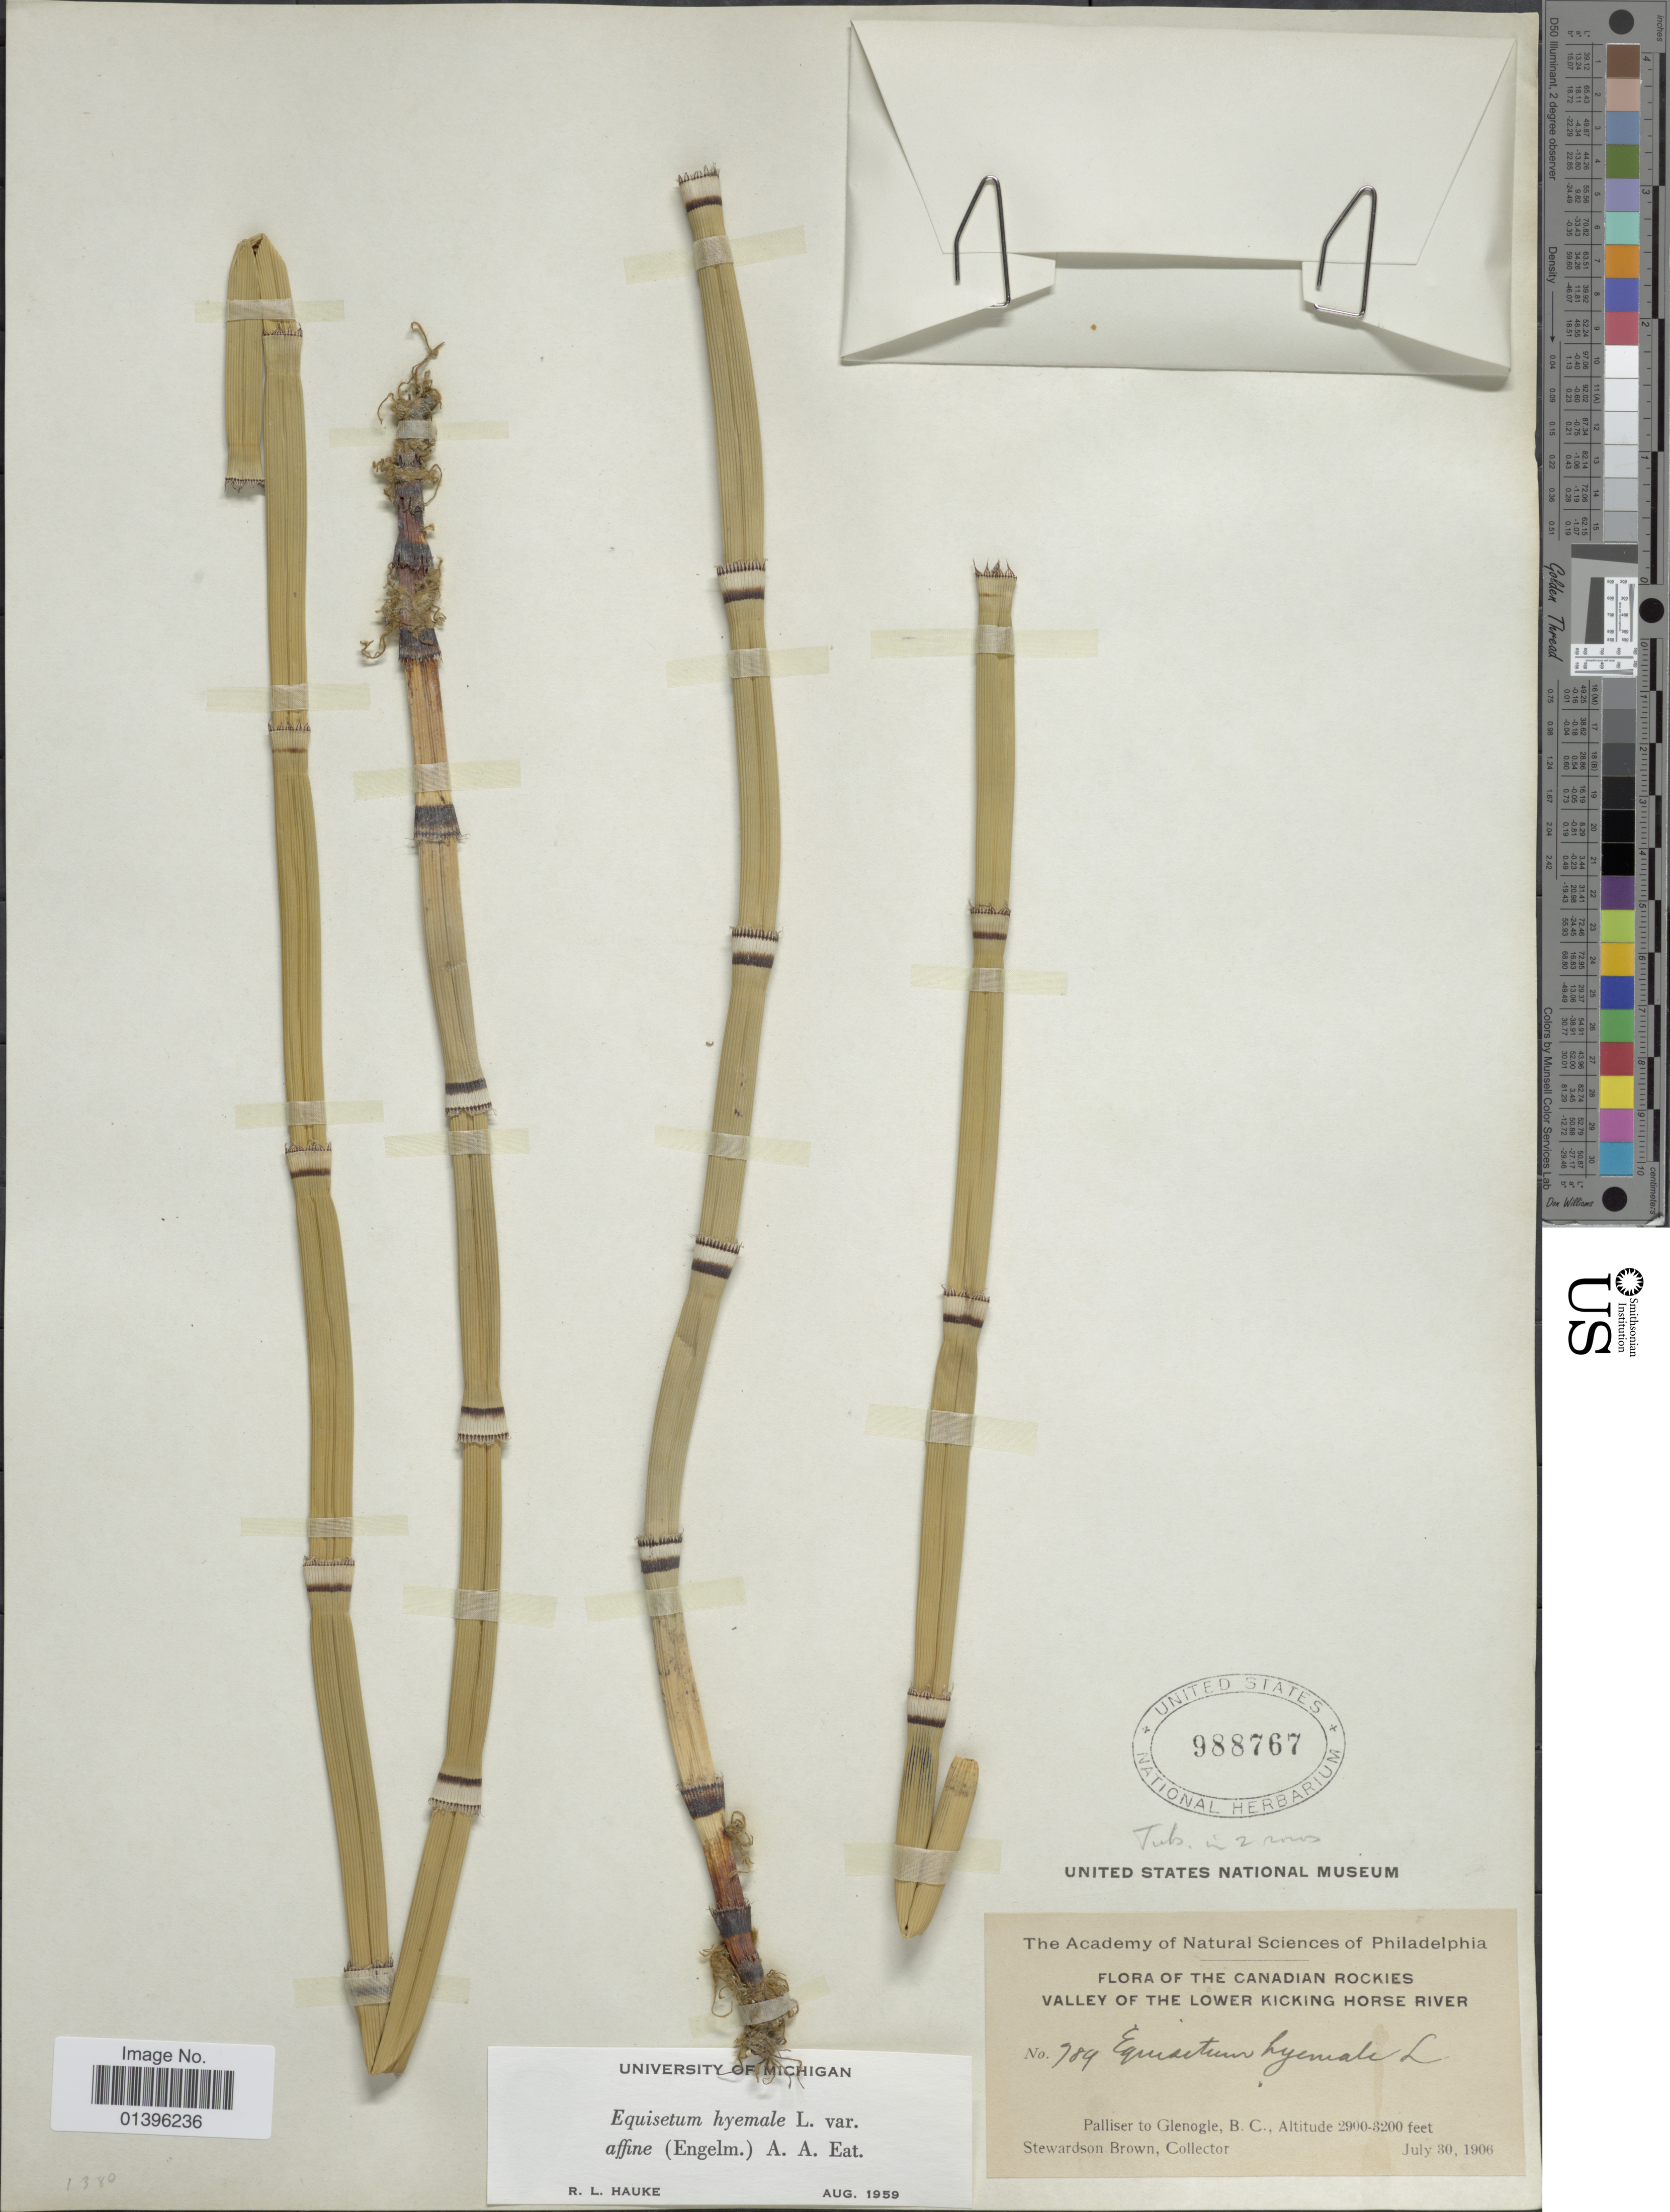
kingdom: Plantae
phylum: Tracheophyta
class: Polypodiopsida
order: Equisetales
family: Equisetaceae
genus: Equisetum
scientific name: Equisetum hyemale var. affine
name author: (Engelm.) A.A. Eaton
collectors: S. Brown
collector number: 784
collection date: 1906-07-30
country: Canada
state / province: British Columbia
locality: Canadian Rockies. Valley of the Lower Kicking Horse River. Palliser to Glenogle, B.C.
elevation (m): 884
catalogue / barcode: US 988767